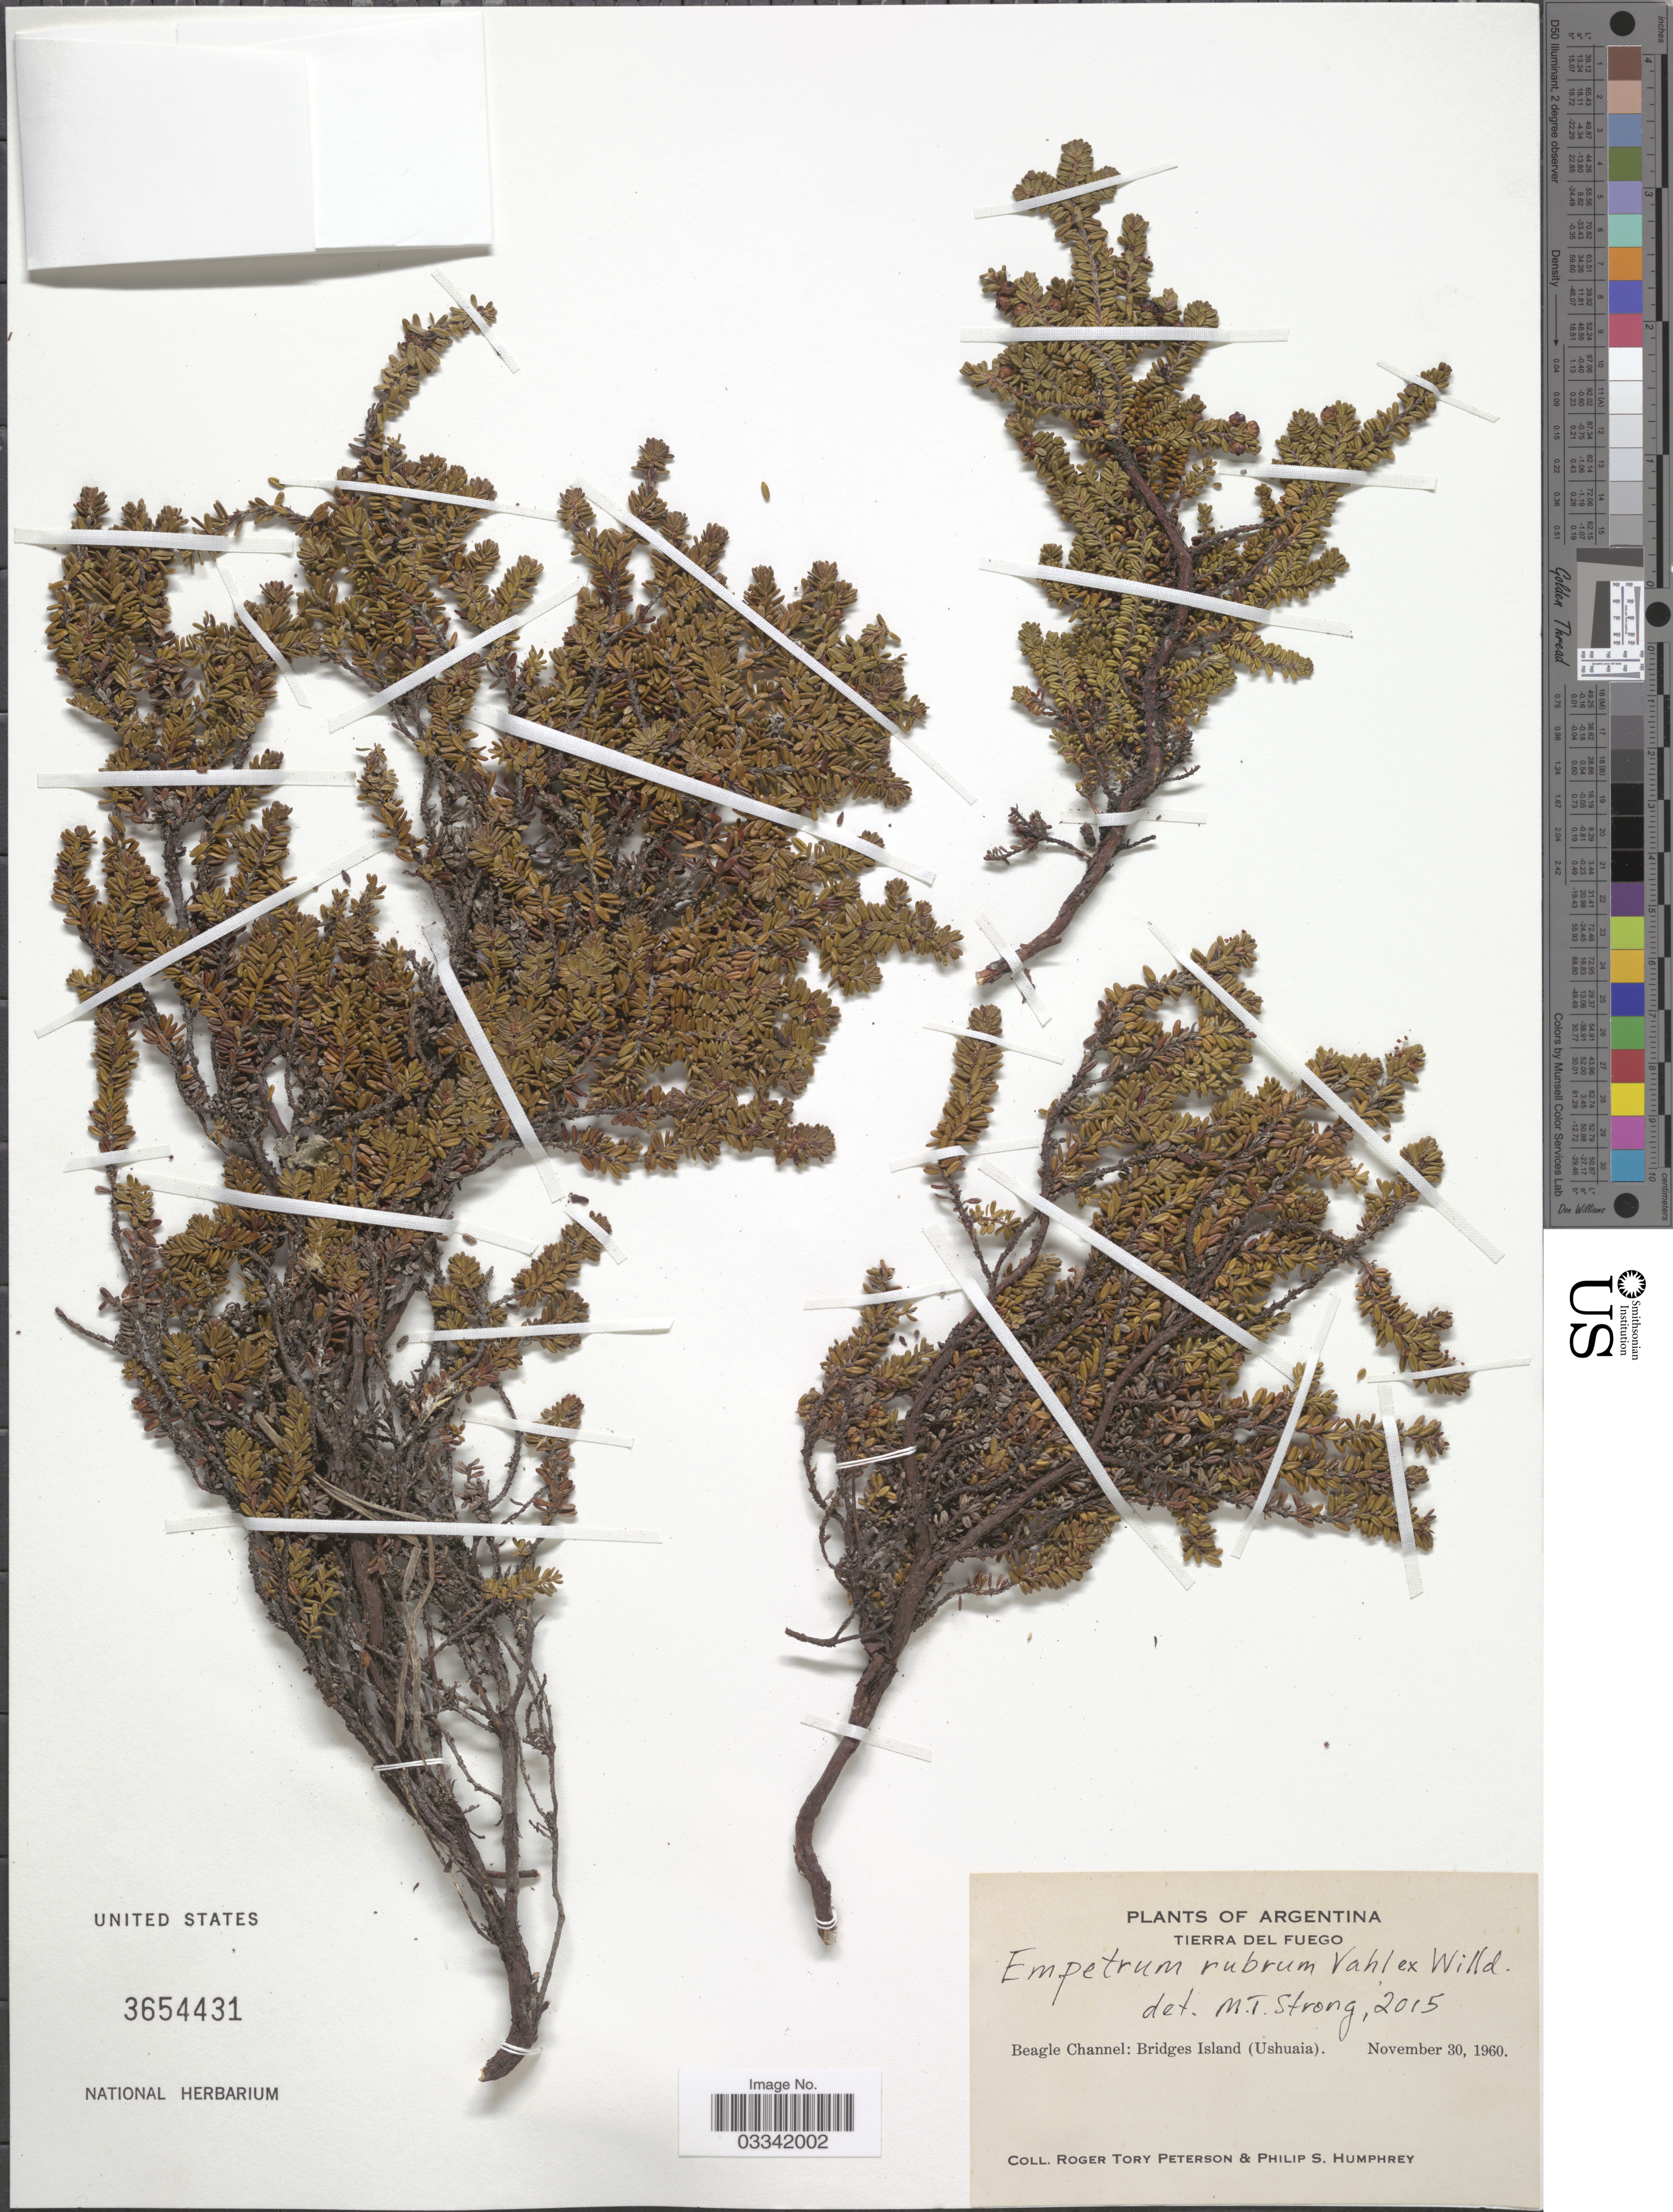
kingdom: Plantae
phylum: Tracheophyta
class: Magnoliopsida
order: Ericales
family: Ericaceae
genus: Empetrum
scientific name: Empetrum rubrum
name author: Vahl ex Willd.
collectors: R. Peterson & P. Humphrey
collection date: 1960-11-30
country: Argentina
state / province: Tierra del Fuego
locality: Beagle Channel: Bridges Island (Ushuaia).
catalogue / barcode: US 3654431